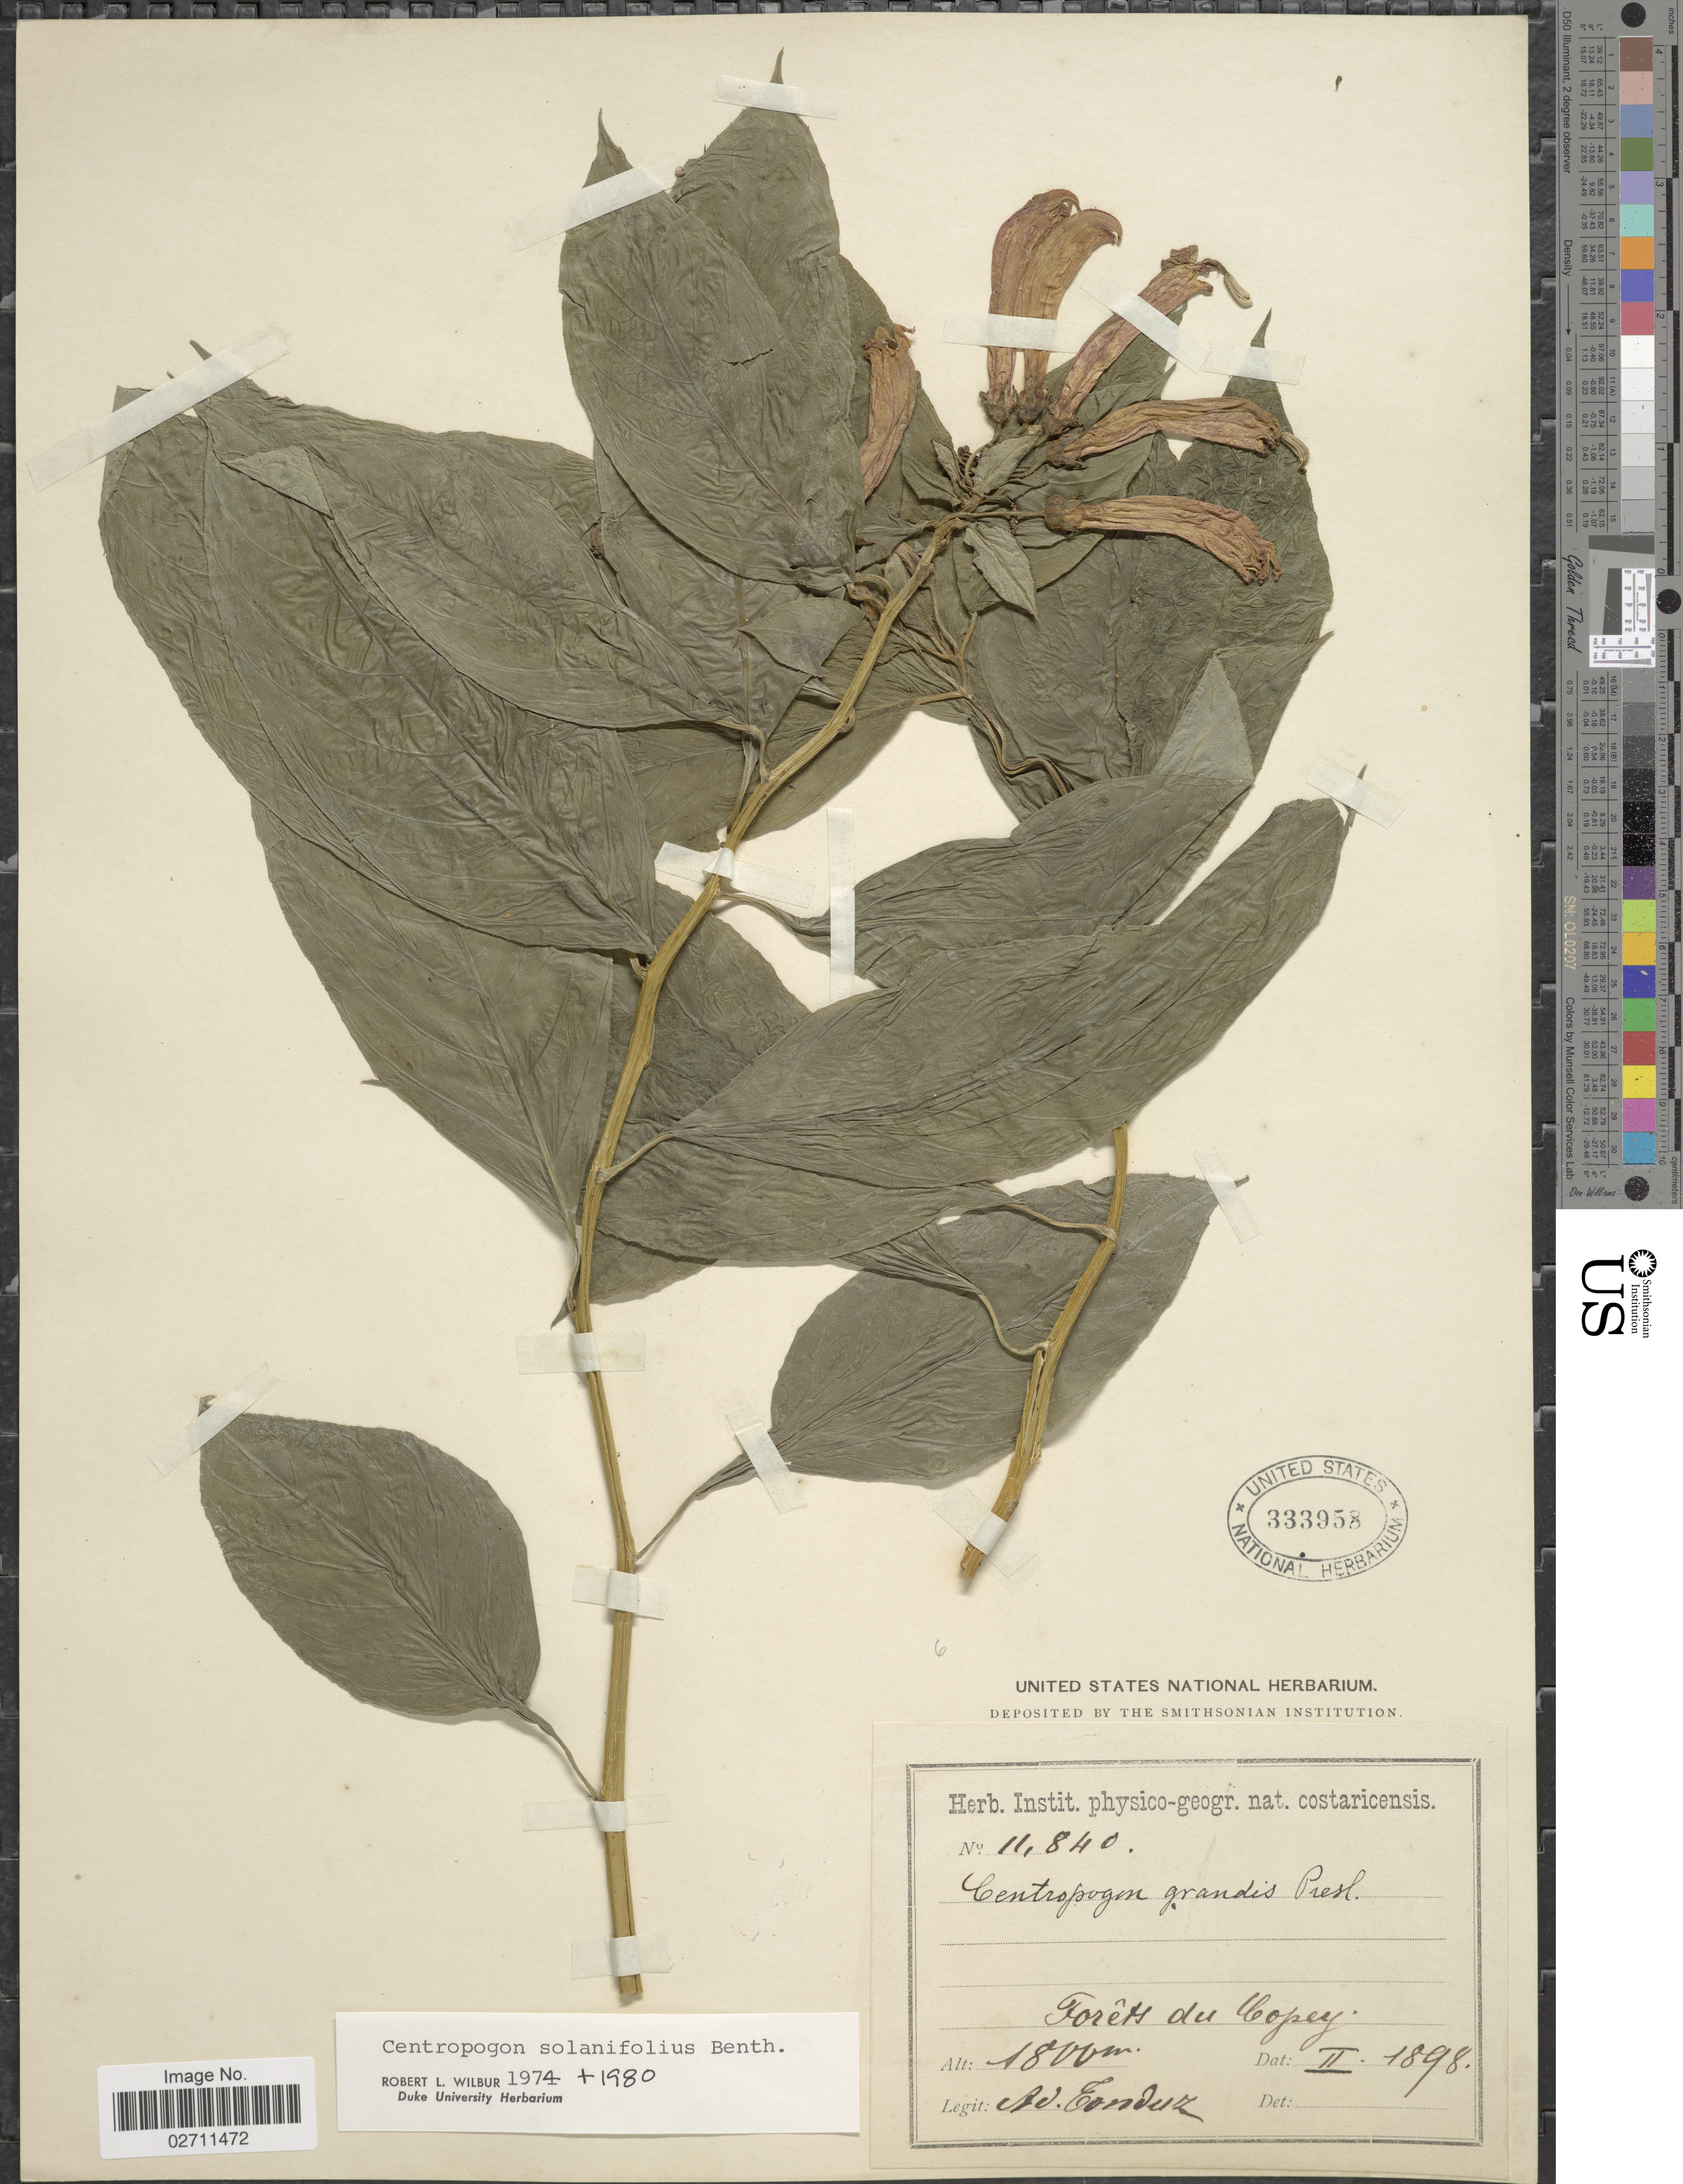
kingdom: Plantae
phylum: Tracheophyta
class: Magnoliopsida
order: Asterales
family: Campanulaceae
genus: Centropogon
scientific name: Centropogon solanifolius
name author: Benth.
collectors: A. Tonduz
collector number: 11840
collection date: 1898-02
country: Costa Rica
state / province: San José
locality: Forêts du Copey.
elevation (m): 1800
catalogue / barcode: US 333958